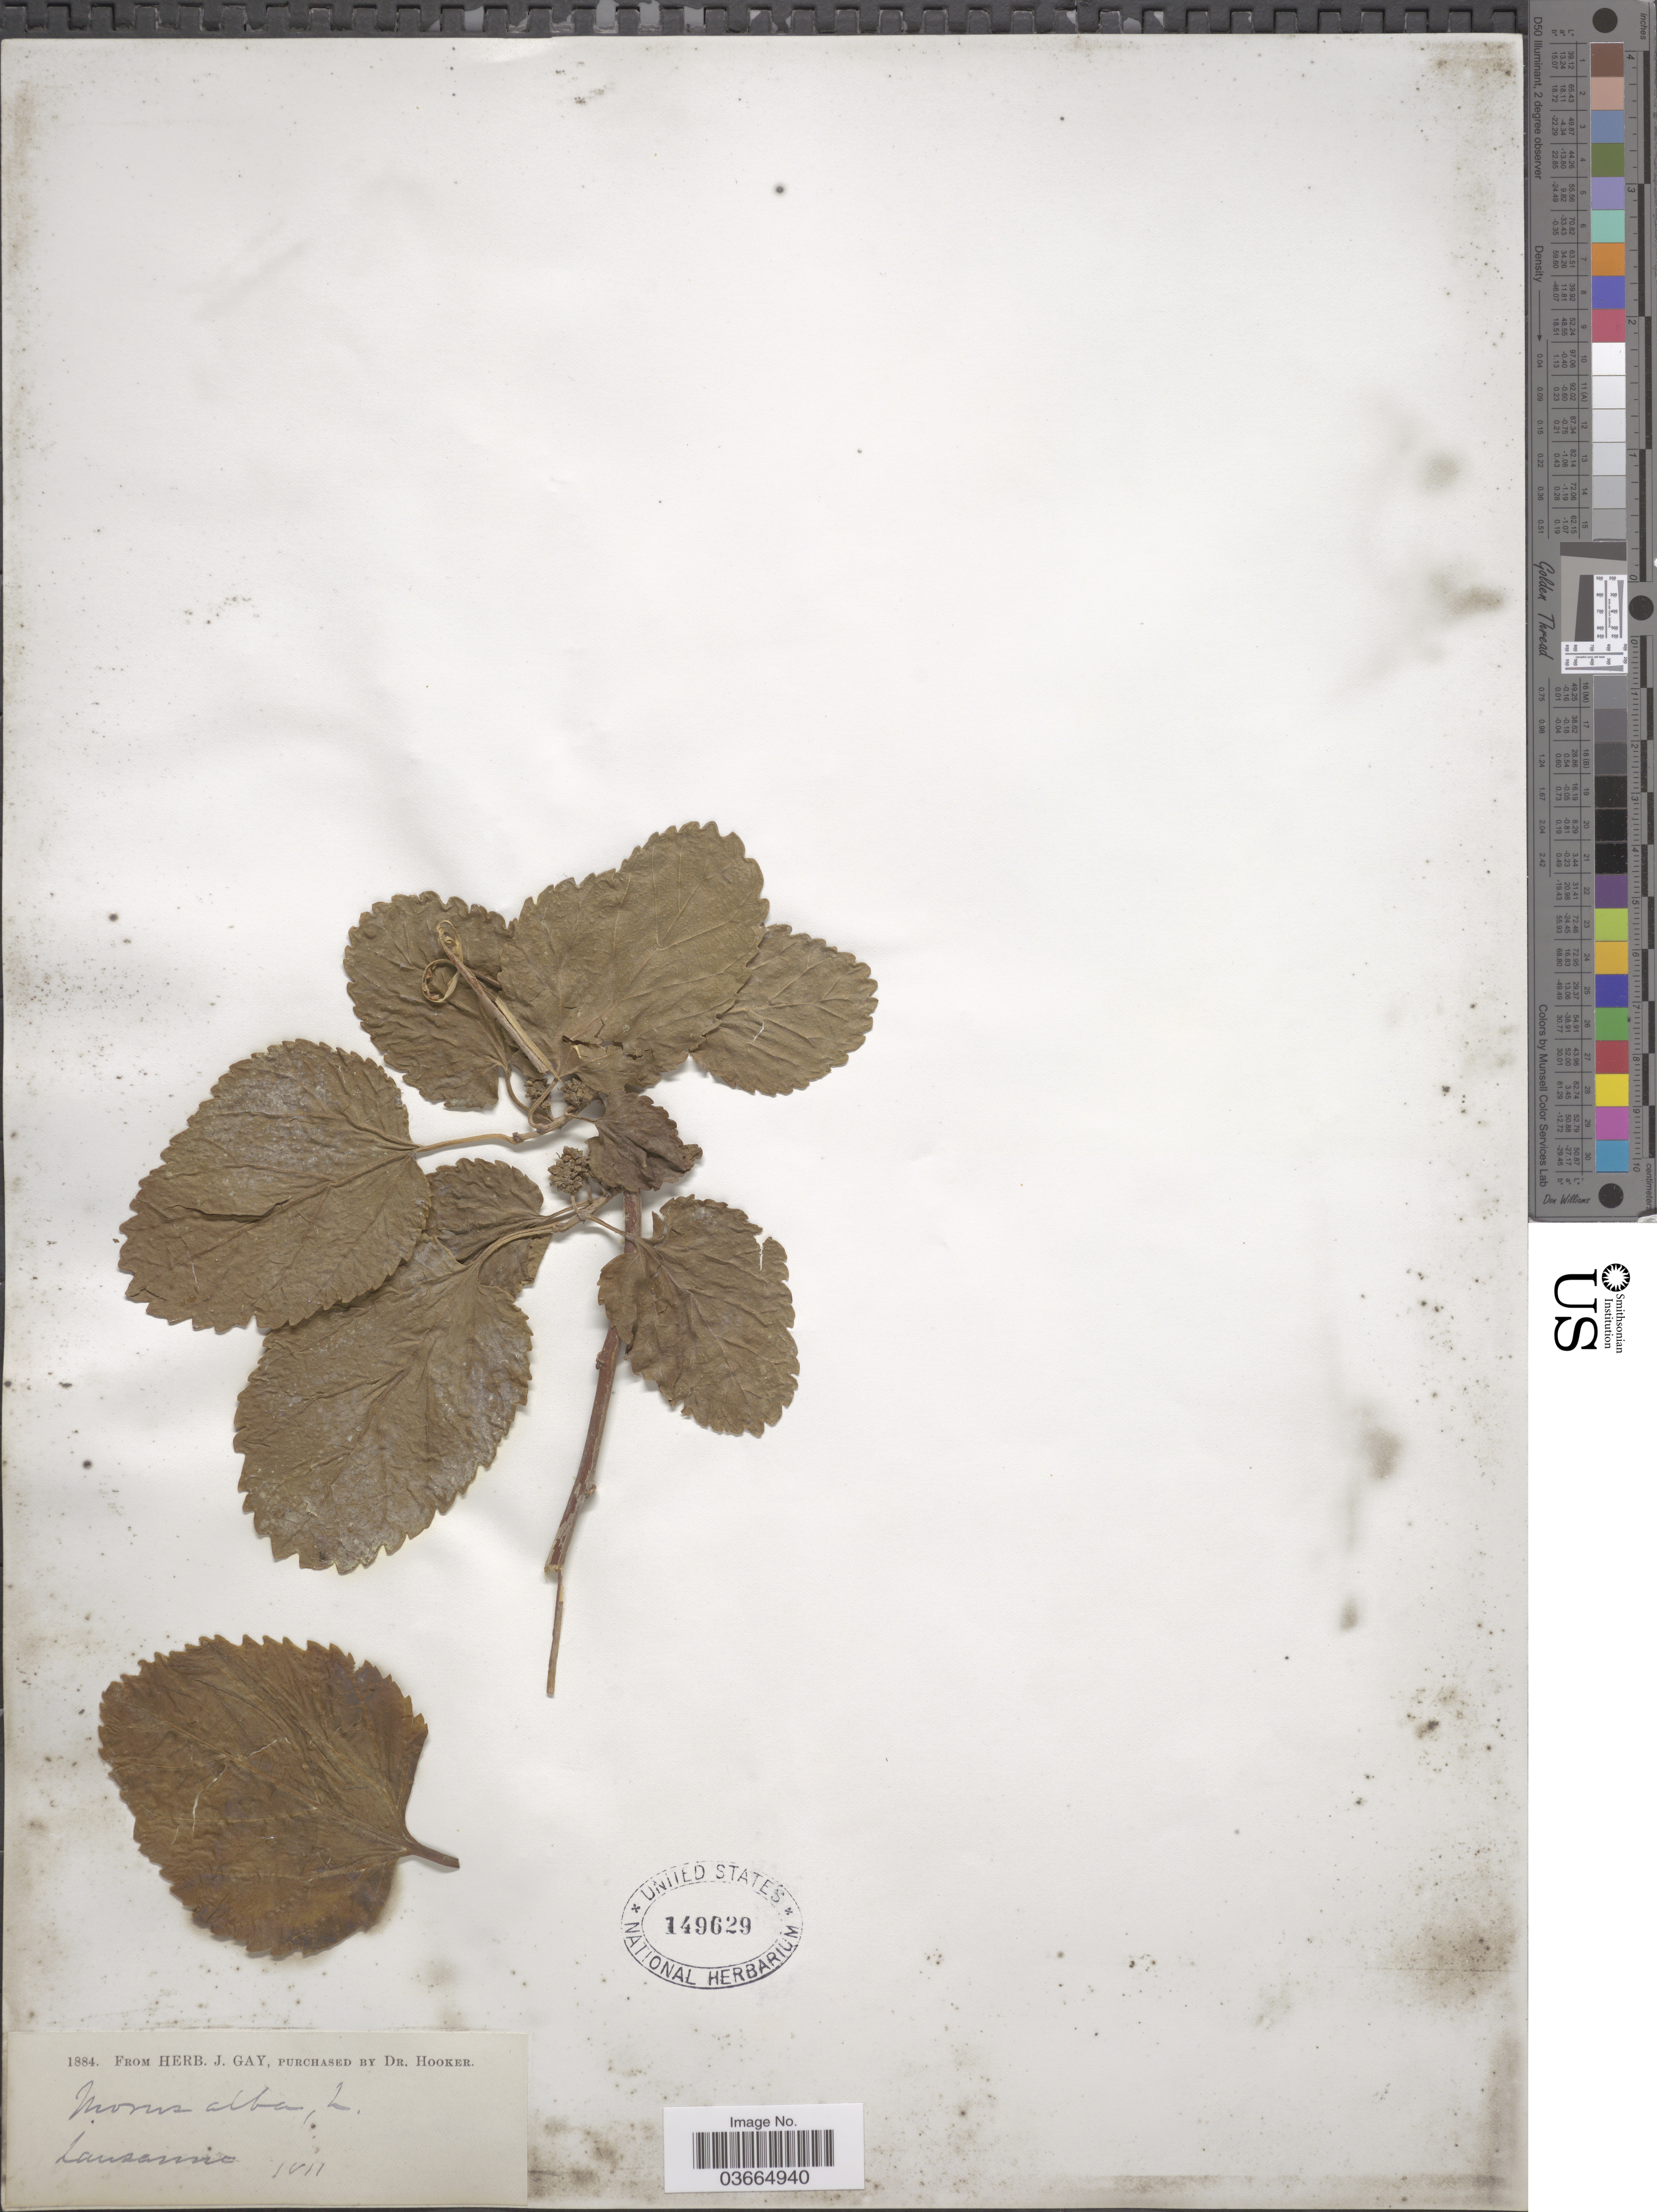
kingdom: Plantae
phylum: Tracheophyta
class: Magnoliopsida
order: Rosales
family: Moraceae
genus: Morus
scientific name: Morus alba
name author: L.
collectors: ex herb. J. Gay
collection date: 1811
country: Switzerland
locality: Lausanne.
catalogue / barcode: US 149629